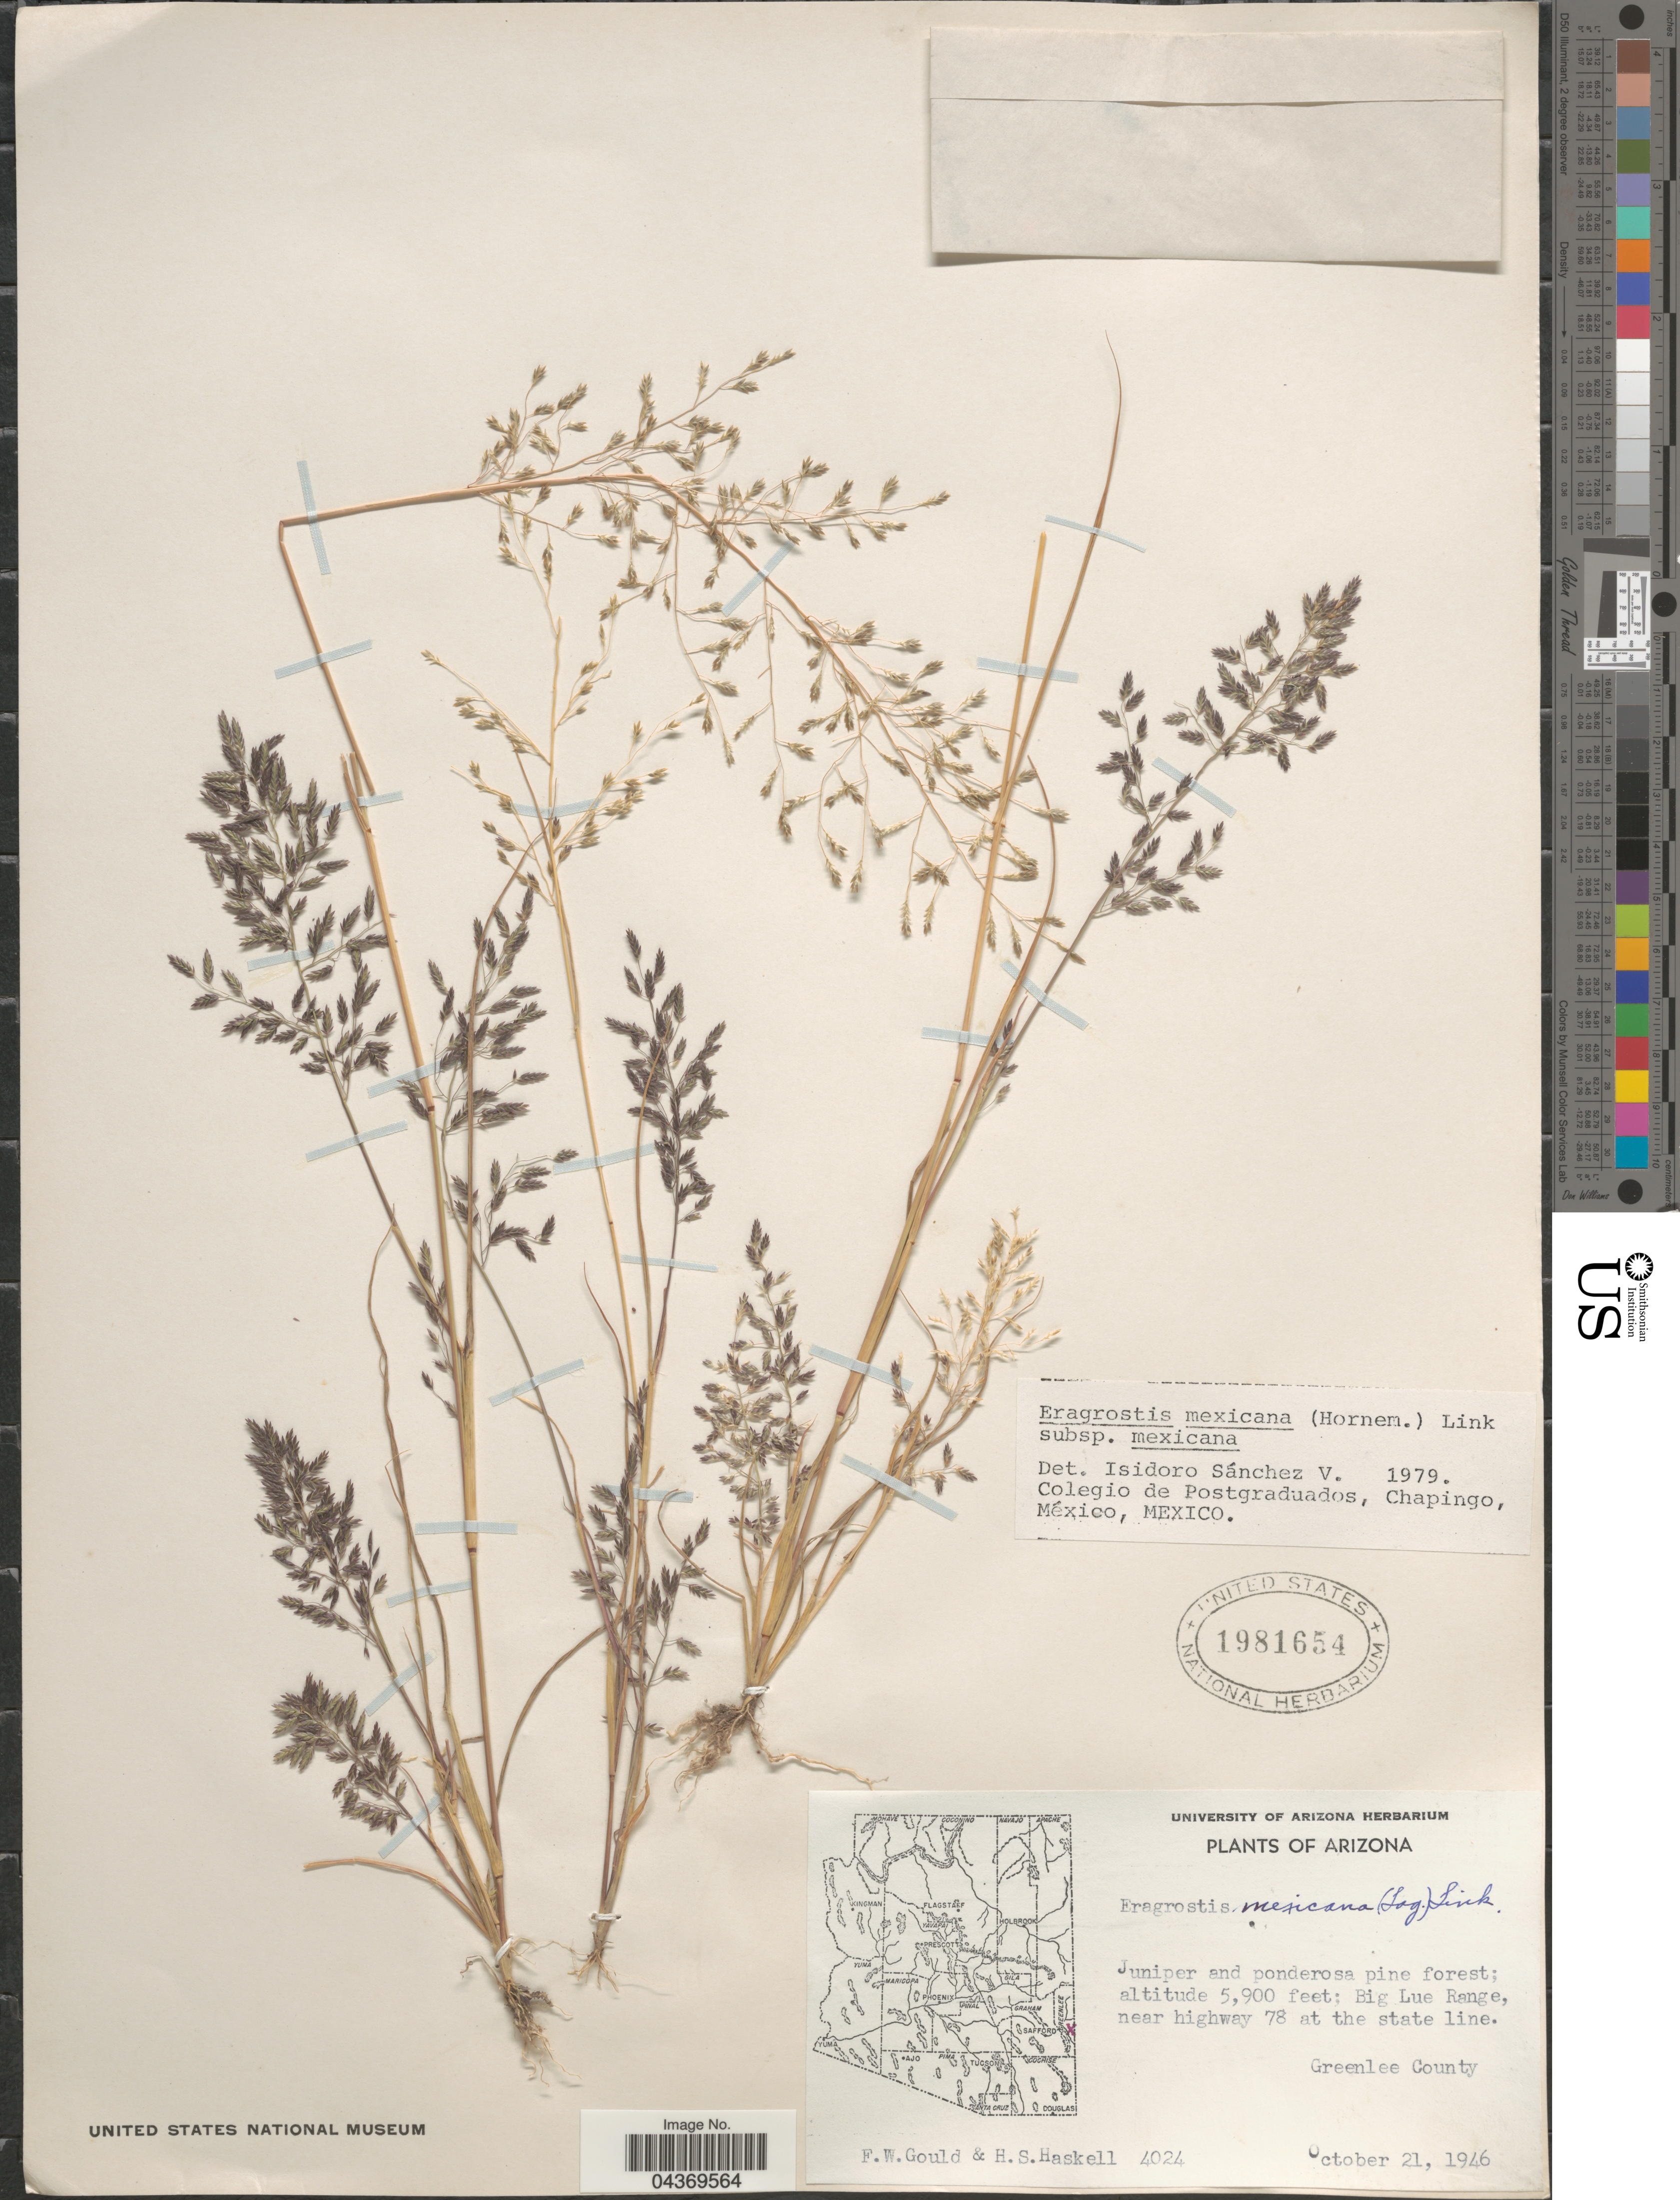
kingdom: Plantae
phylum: Tracheophyta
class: Liliopsida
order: Poales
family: Poaceae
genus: Eragrostis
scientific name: Eragrostis mexicana subsp. mexicana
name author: (Hornem.) Link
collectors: F. W. Gould & H. Haskell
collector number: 4024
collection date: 1946-10-21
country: United States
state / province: Arizona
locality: Big Lue Range, near highway 78 at the state line. Greenlee County.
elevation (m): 1798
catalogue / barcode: US 1981654